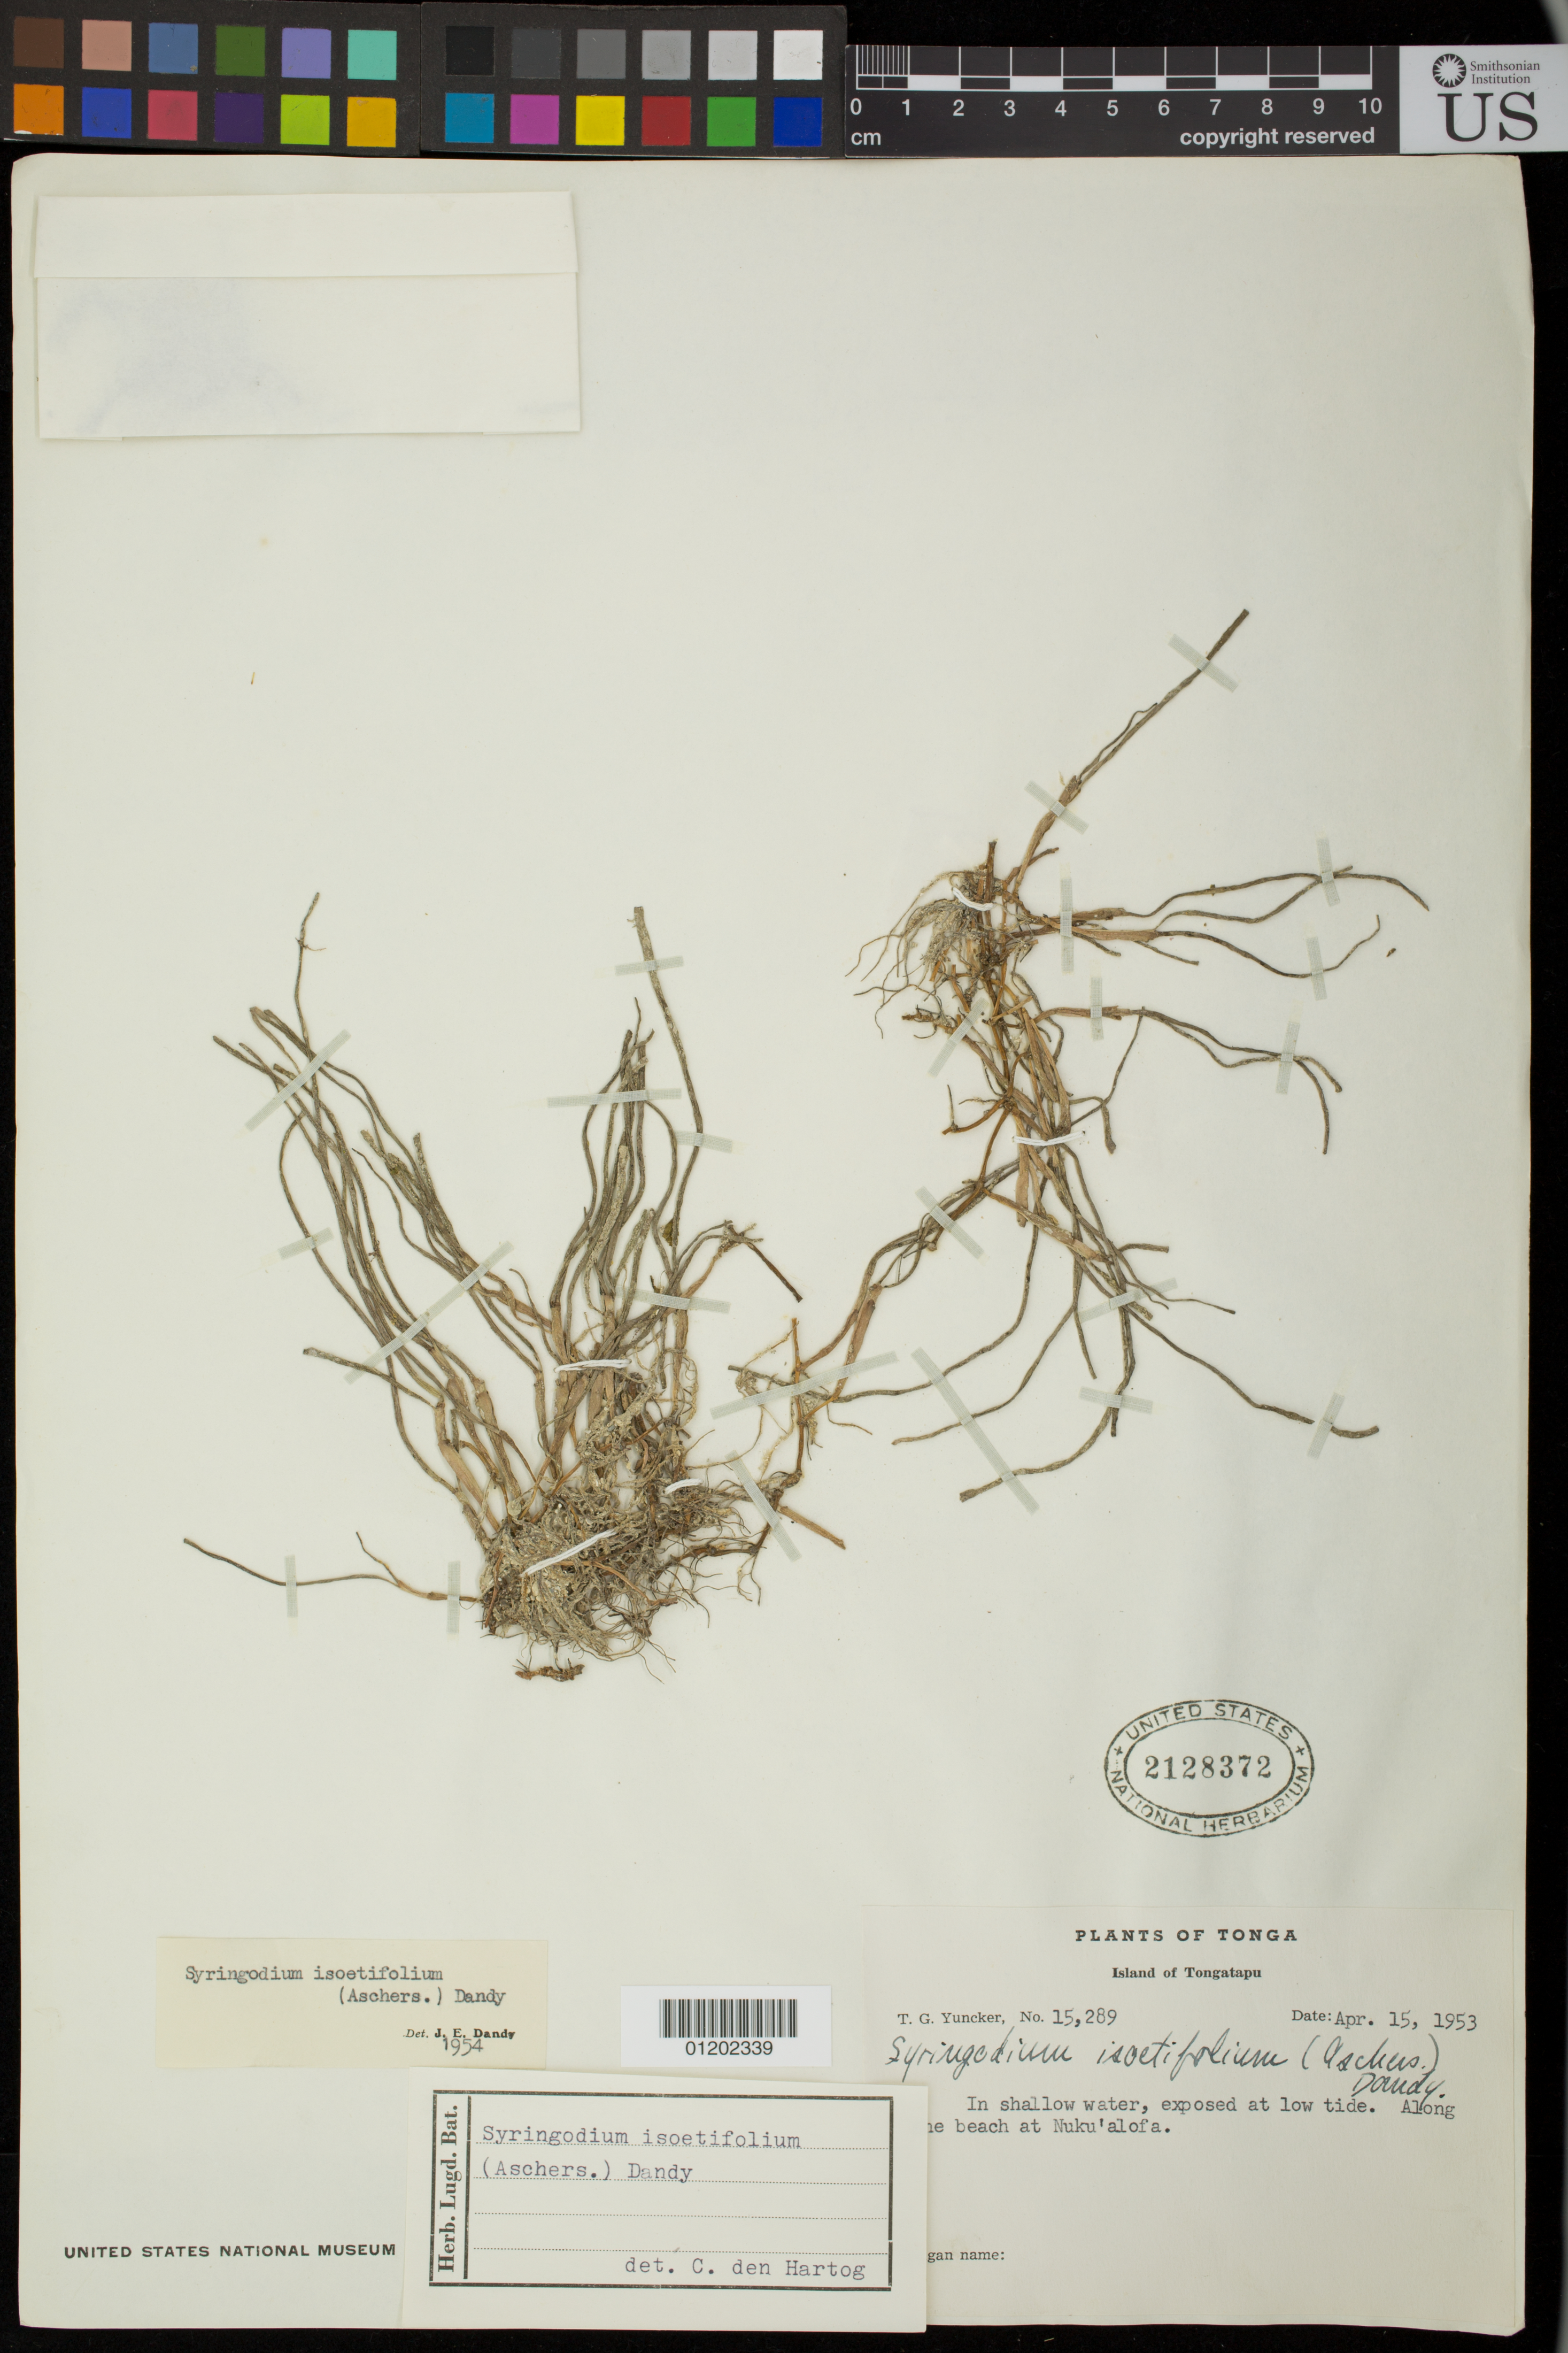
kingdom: Plantae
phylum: Tracheophyta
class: Liliopsida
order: Alismatales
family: Cymodoceaceae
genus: Syringodium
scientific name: Syringodium isoetifolium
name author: (Asch.) Dandy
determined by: Dandy, J. E.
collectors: T. G. Yuncker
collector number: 15289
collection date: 1953-04-15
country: Tonga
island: Tongatapu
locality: island of tongatapu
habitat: In shallow water exposed at low tide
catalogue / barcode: US 2128372